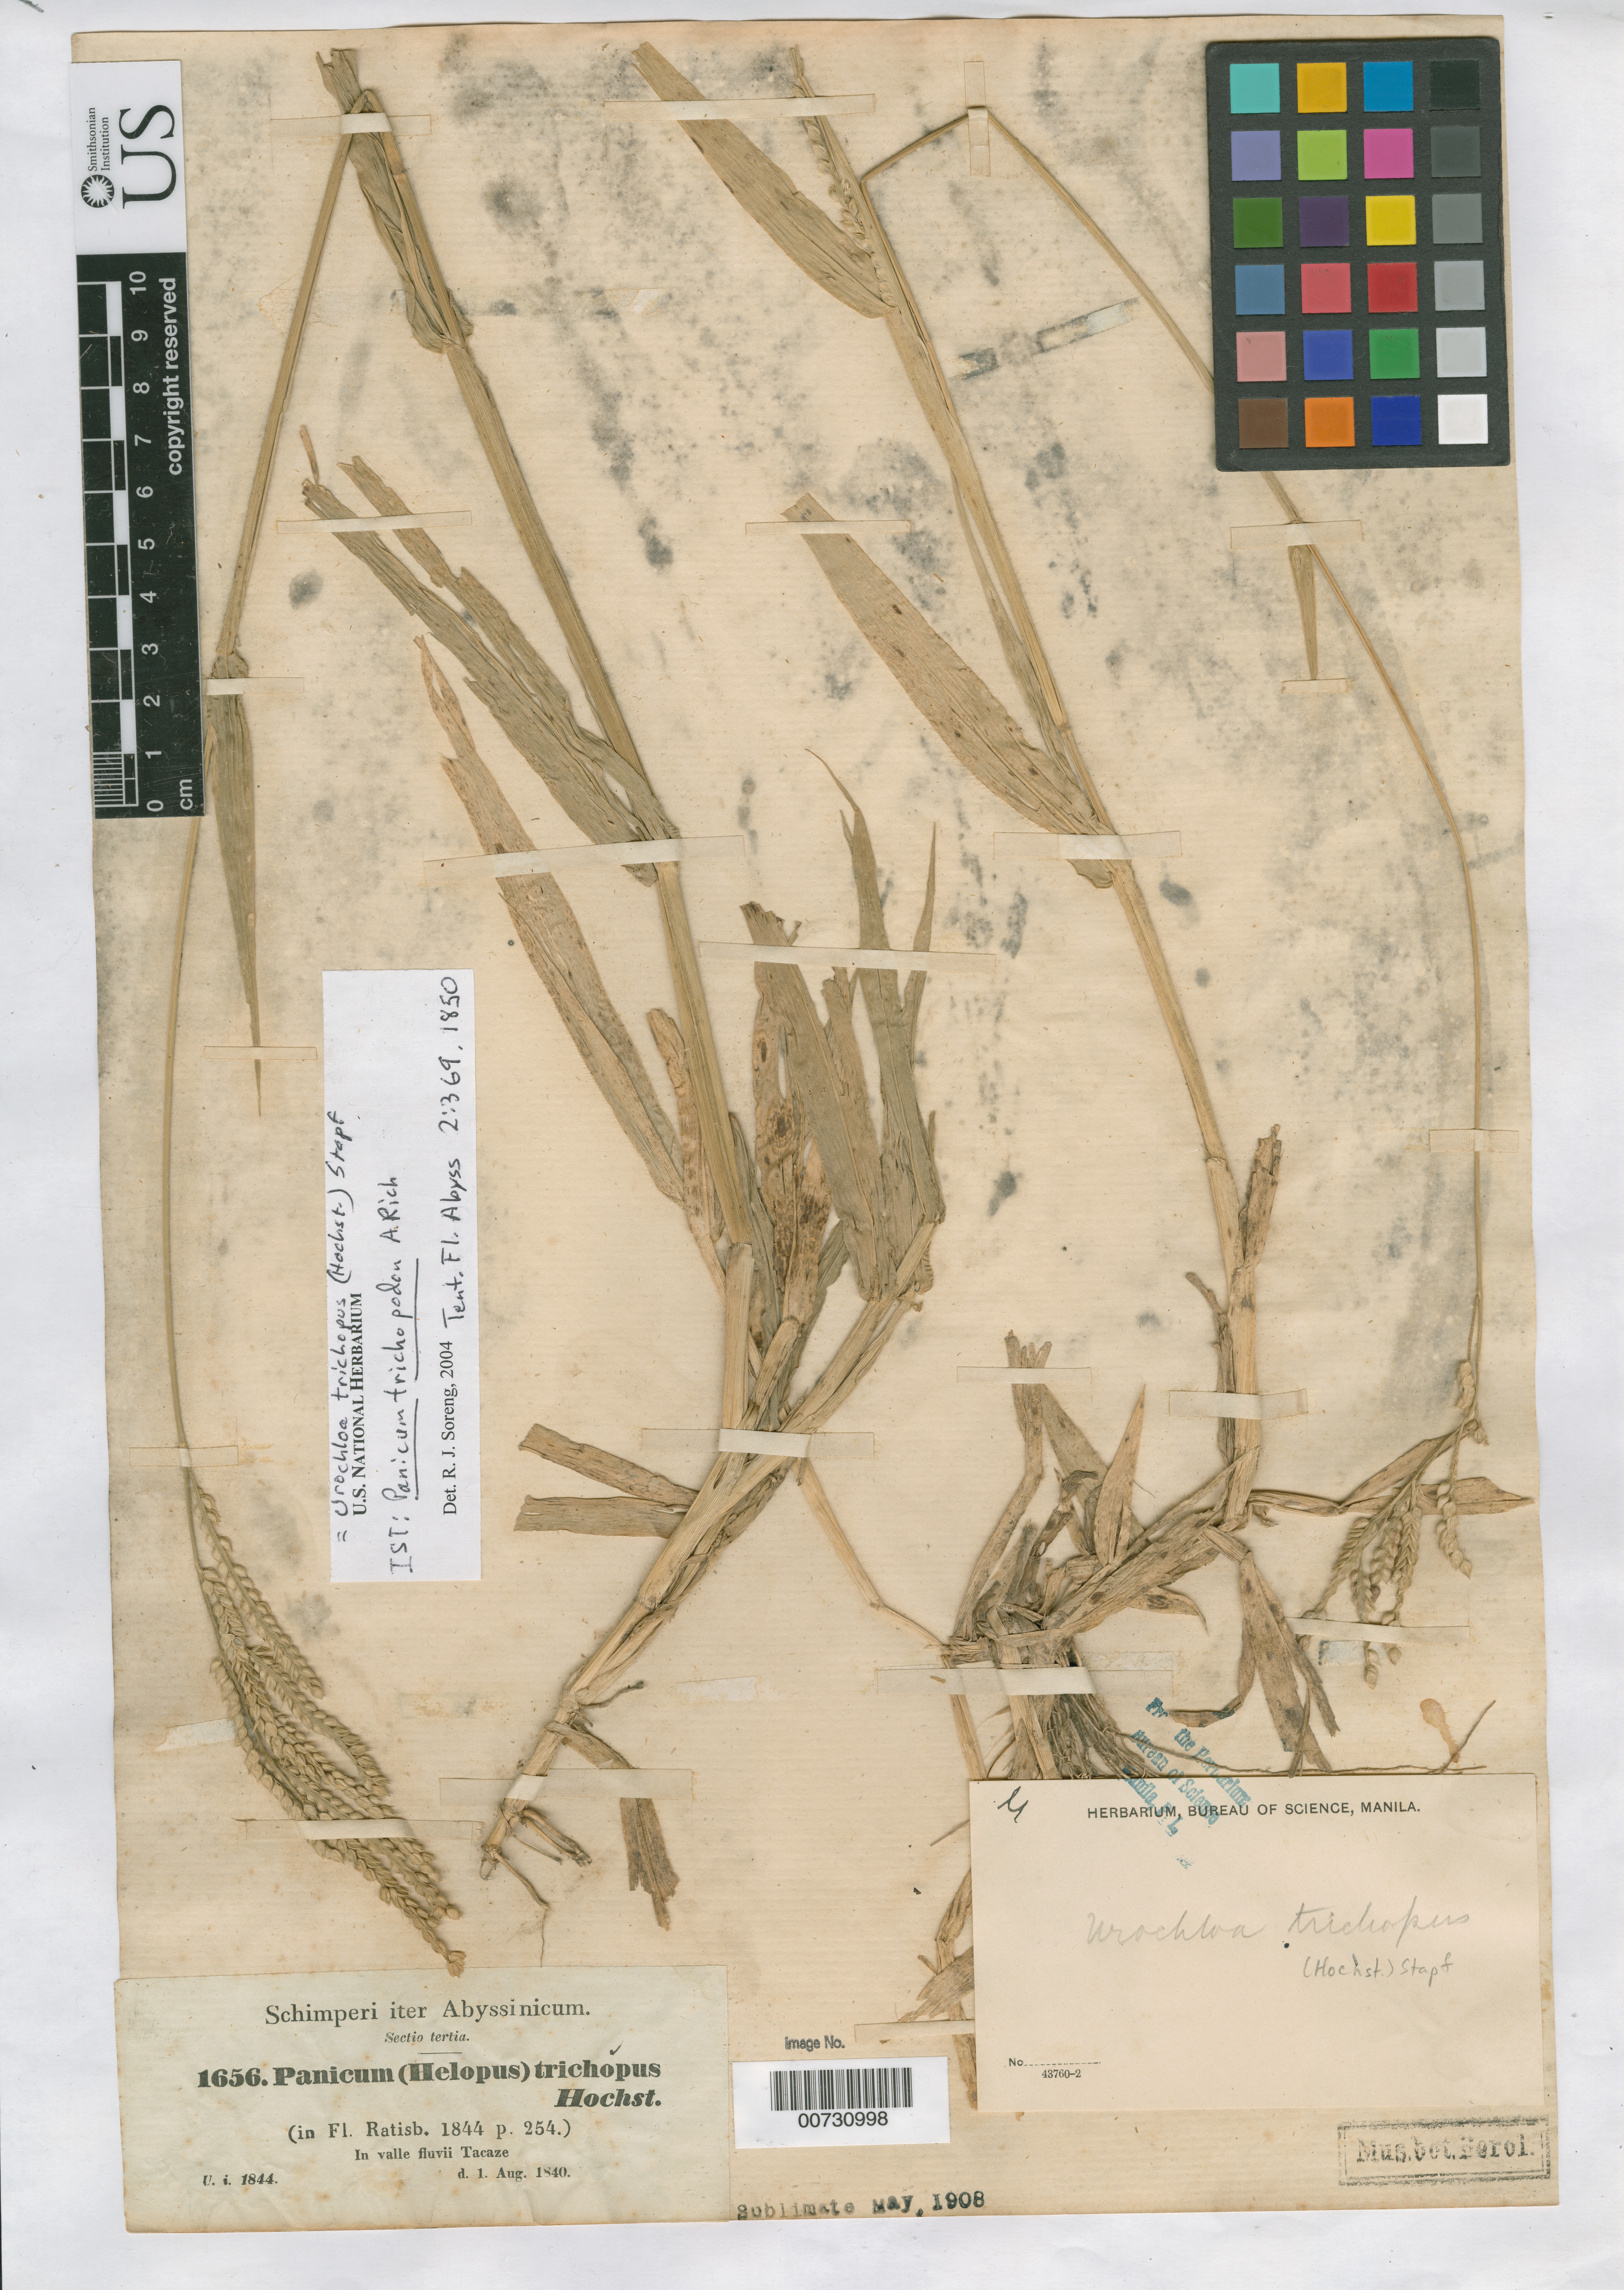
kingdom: Plantae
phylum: Tracheophyta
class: Liliopsida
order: Poales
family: Poaceae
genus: Panicum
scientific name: Panicum trichopodon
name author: A. Rich.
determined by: Soreng, Robert J., Research Associate (BOT), Smithsonian Institution - National Museum of Natural History (UNITED STATES)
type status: Isosyntype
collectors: G. W. Schimper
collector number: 1656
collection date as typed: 01 Aug 1840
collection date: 1840-08-01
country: Ethiopia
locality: In valle fluvii Tacaze.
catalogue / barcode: US 1063916